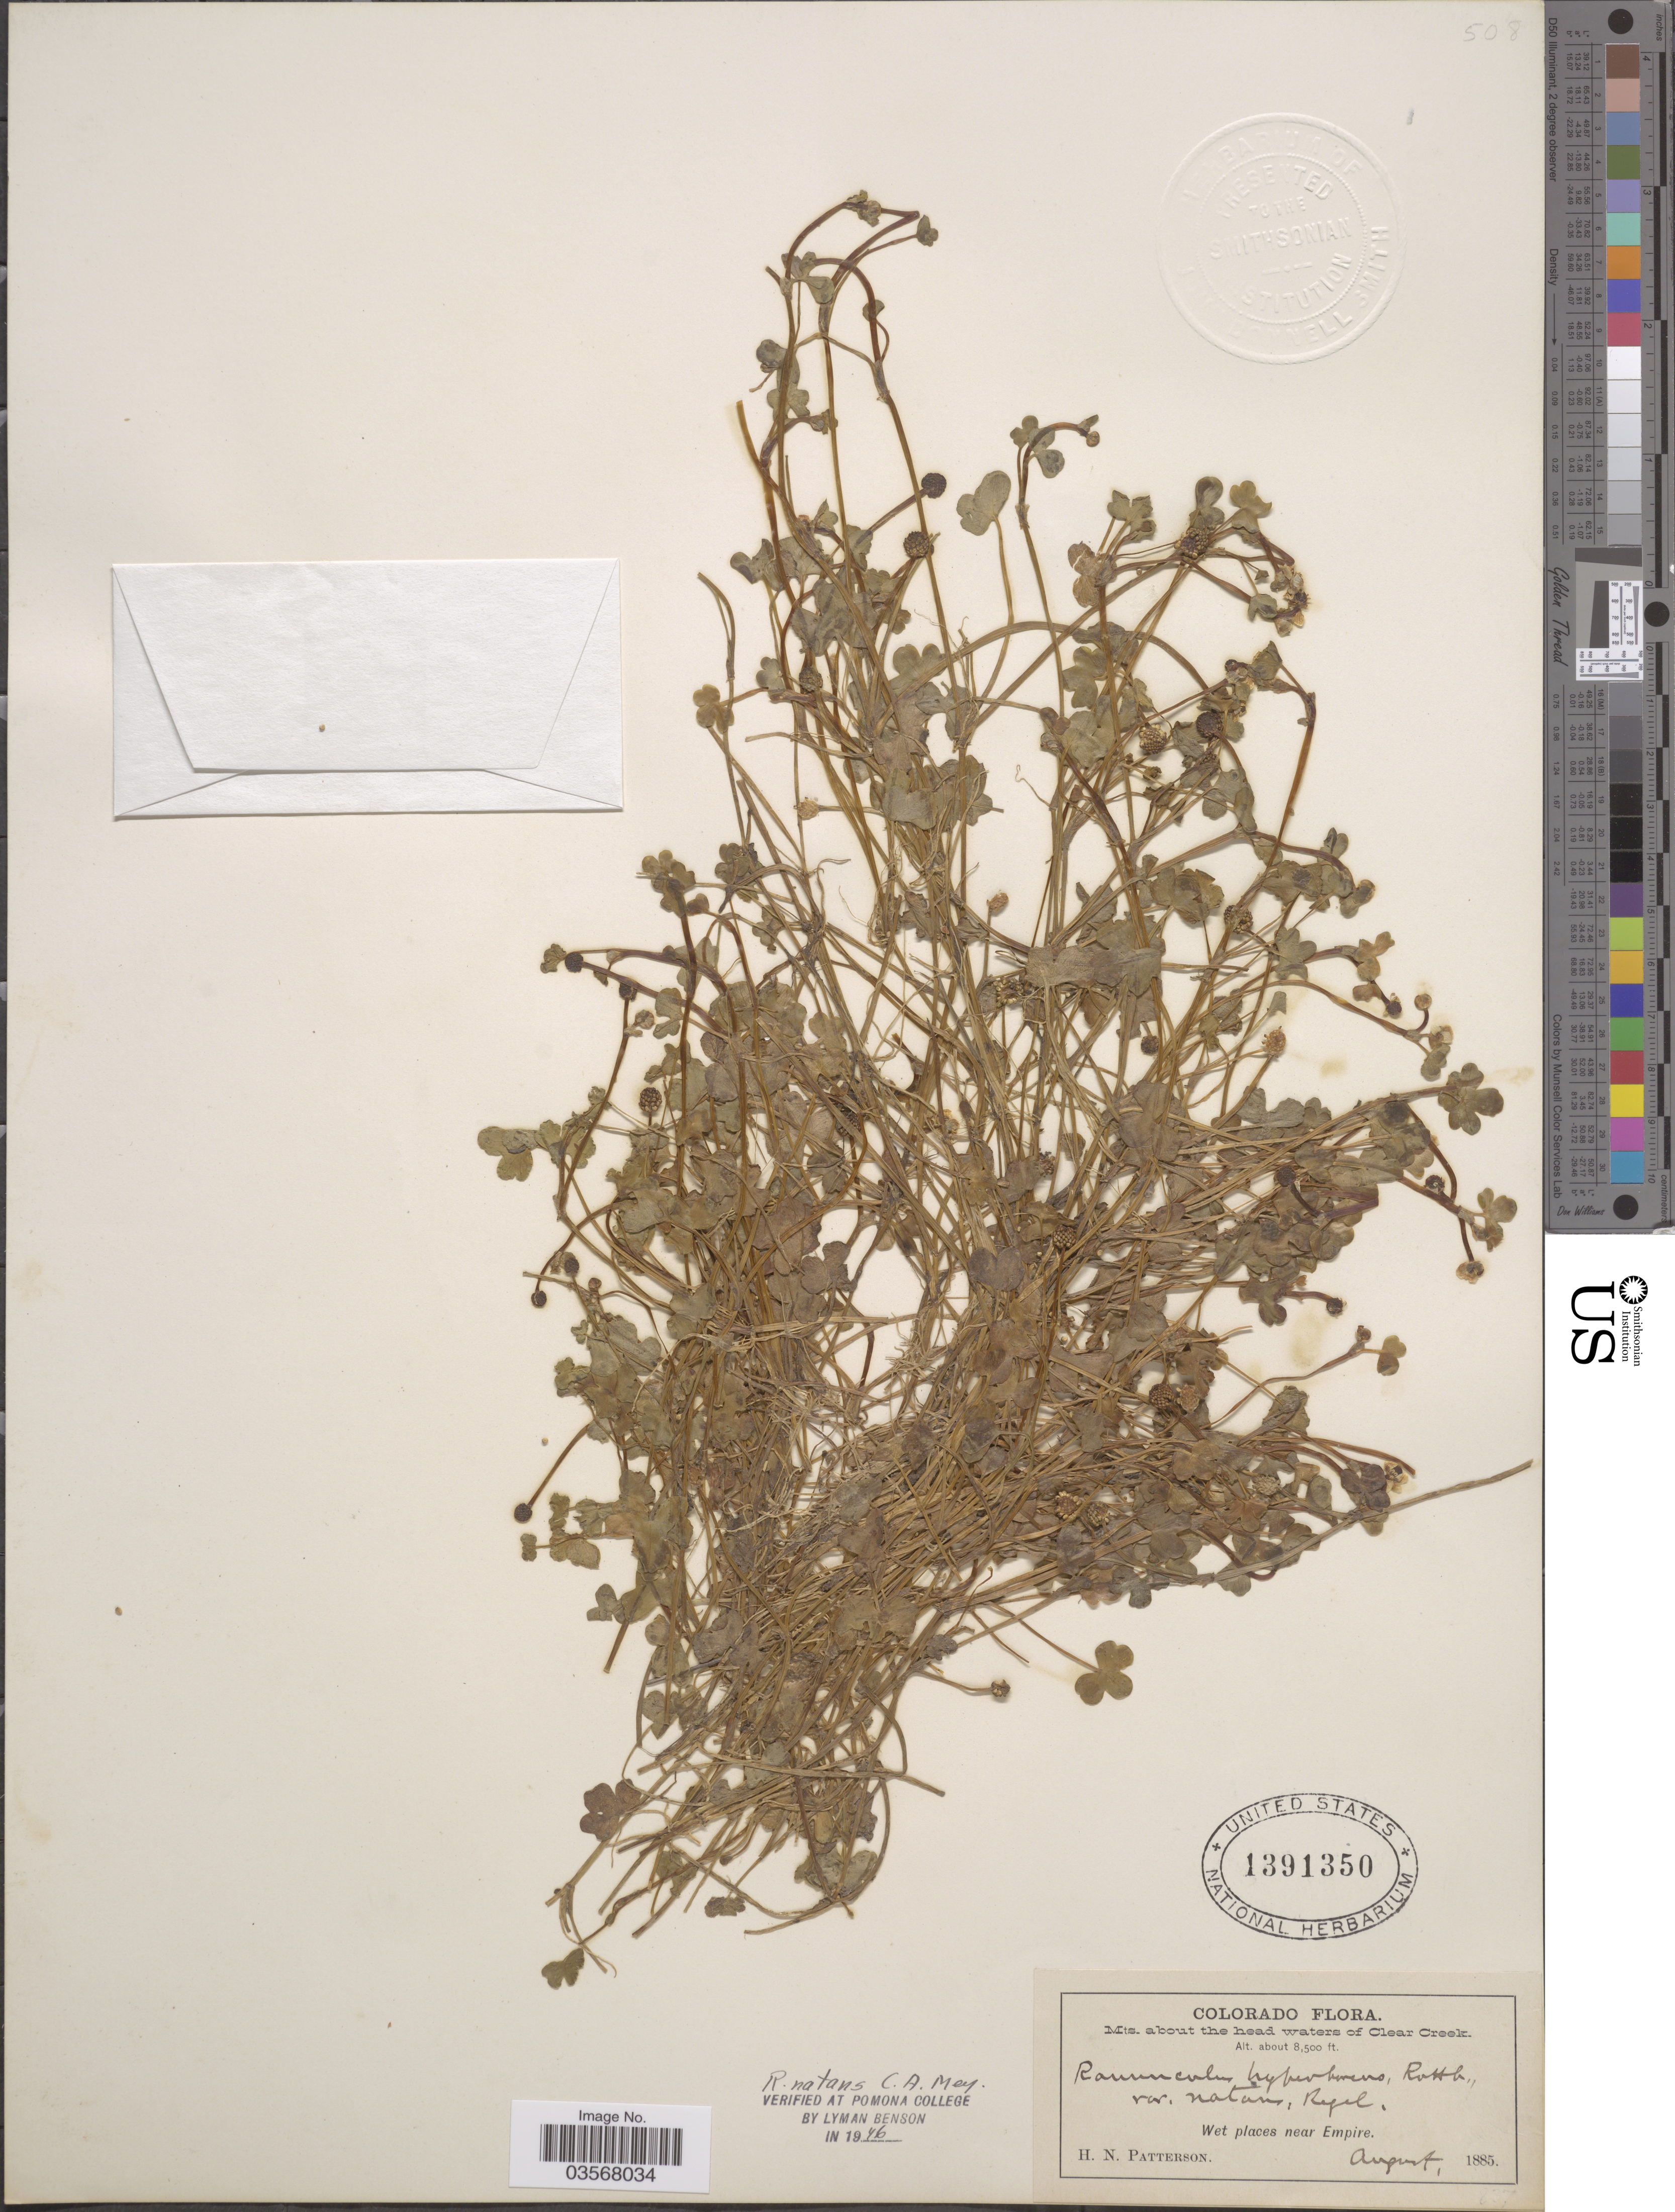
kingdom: Plantae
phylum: Tracheophyta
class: Magnoliopsida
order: Ranunculales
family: Ranunculaceae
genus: Ranunculus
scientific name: Ranunculus natans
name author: C.A. Mey.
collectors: H. N. Patterson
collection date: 1885-08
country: United States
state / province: Colorado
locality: Mts. about the head waters of Clear Creek. Wet places near Empire.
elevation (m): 2591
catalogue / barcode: US 1391350